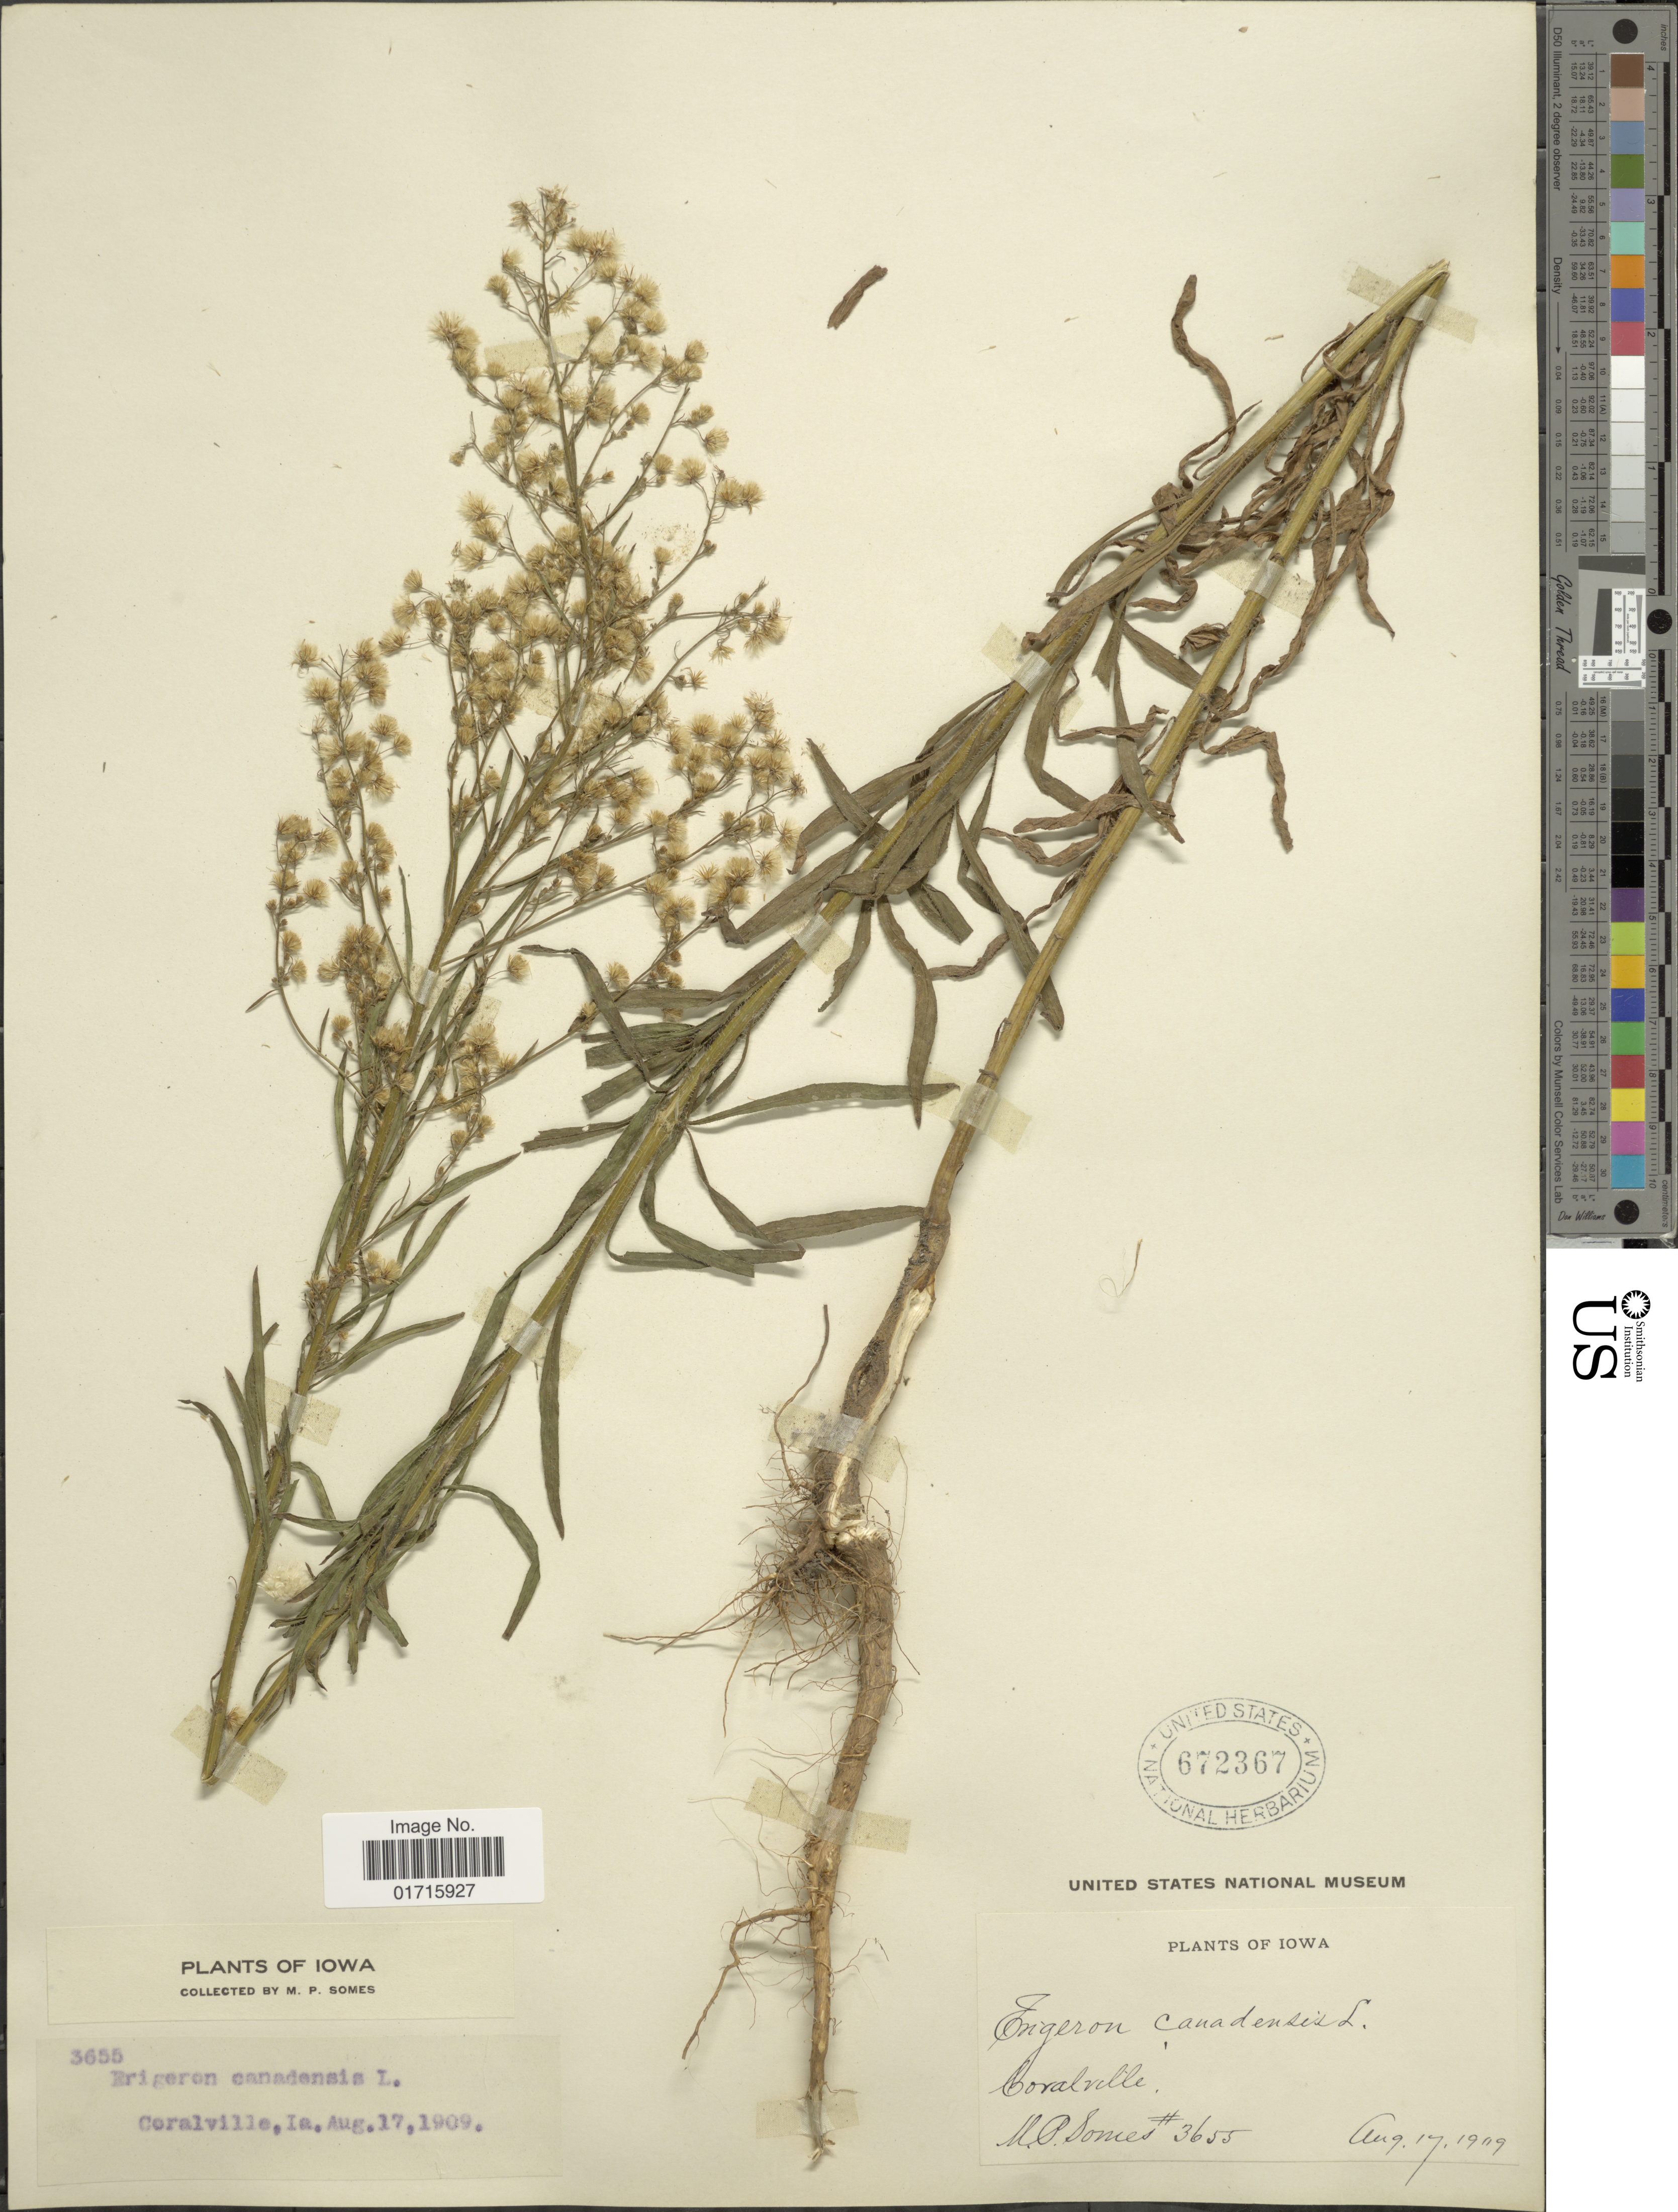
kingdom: Plantae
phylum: Tracheophyta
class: Magnoliopsida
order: Asterales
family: Asteraceae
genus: Conyza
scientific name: Conyza canadensis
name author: (L.) Cronq.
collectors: M. Somes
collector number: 3655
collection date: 1909-08-19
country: United States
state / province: Iowa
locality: Iowa. Coralville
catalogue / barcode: US 672367